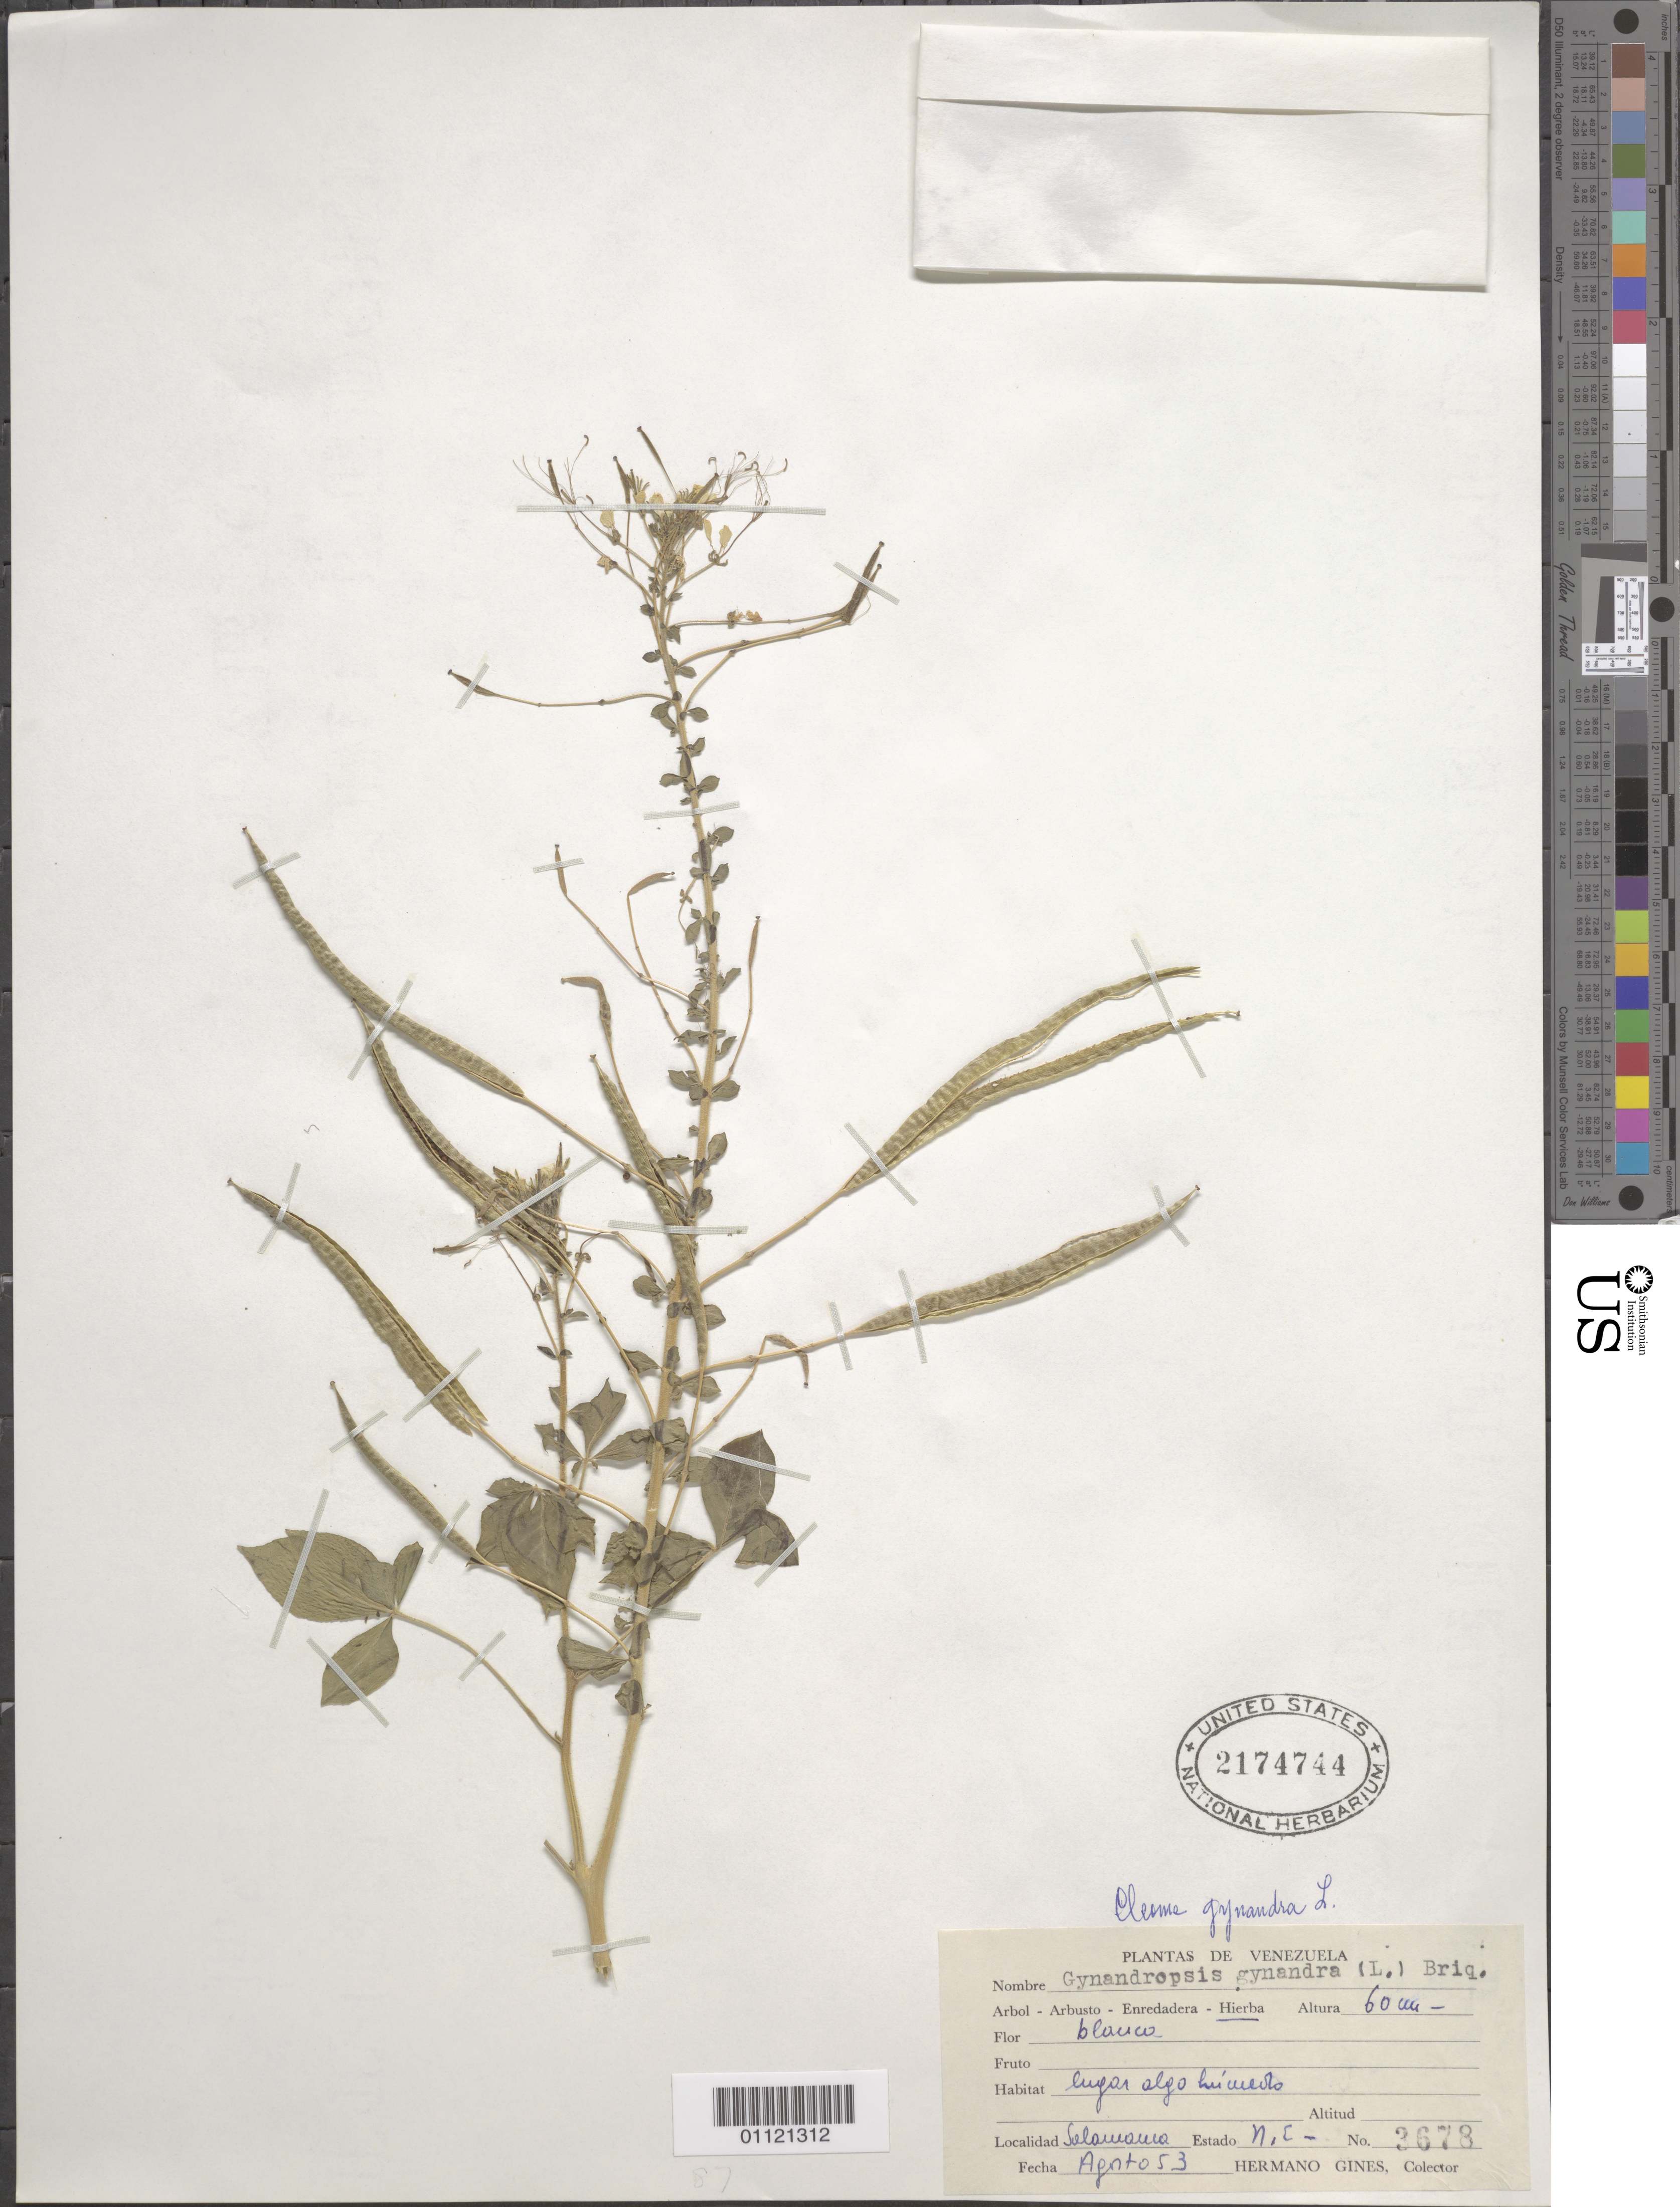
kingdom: Plantae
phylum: Tracheophyta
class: Magnoliopsida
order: Brassicales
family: Cleomaceae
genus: Gynandropsis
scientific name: Gynandropsis gynandra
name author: (L.) Briq.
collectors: Bro. Gines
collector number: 3678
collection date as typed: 01 Aug 1953 to 31 Aug 1953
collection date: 1953-08-01/1953-08-31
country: Venezuela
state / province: Nueva Esparta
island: Margarita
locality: Salamanca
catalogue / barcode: US 2174744